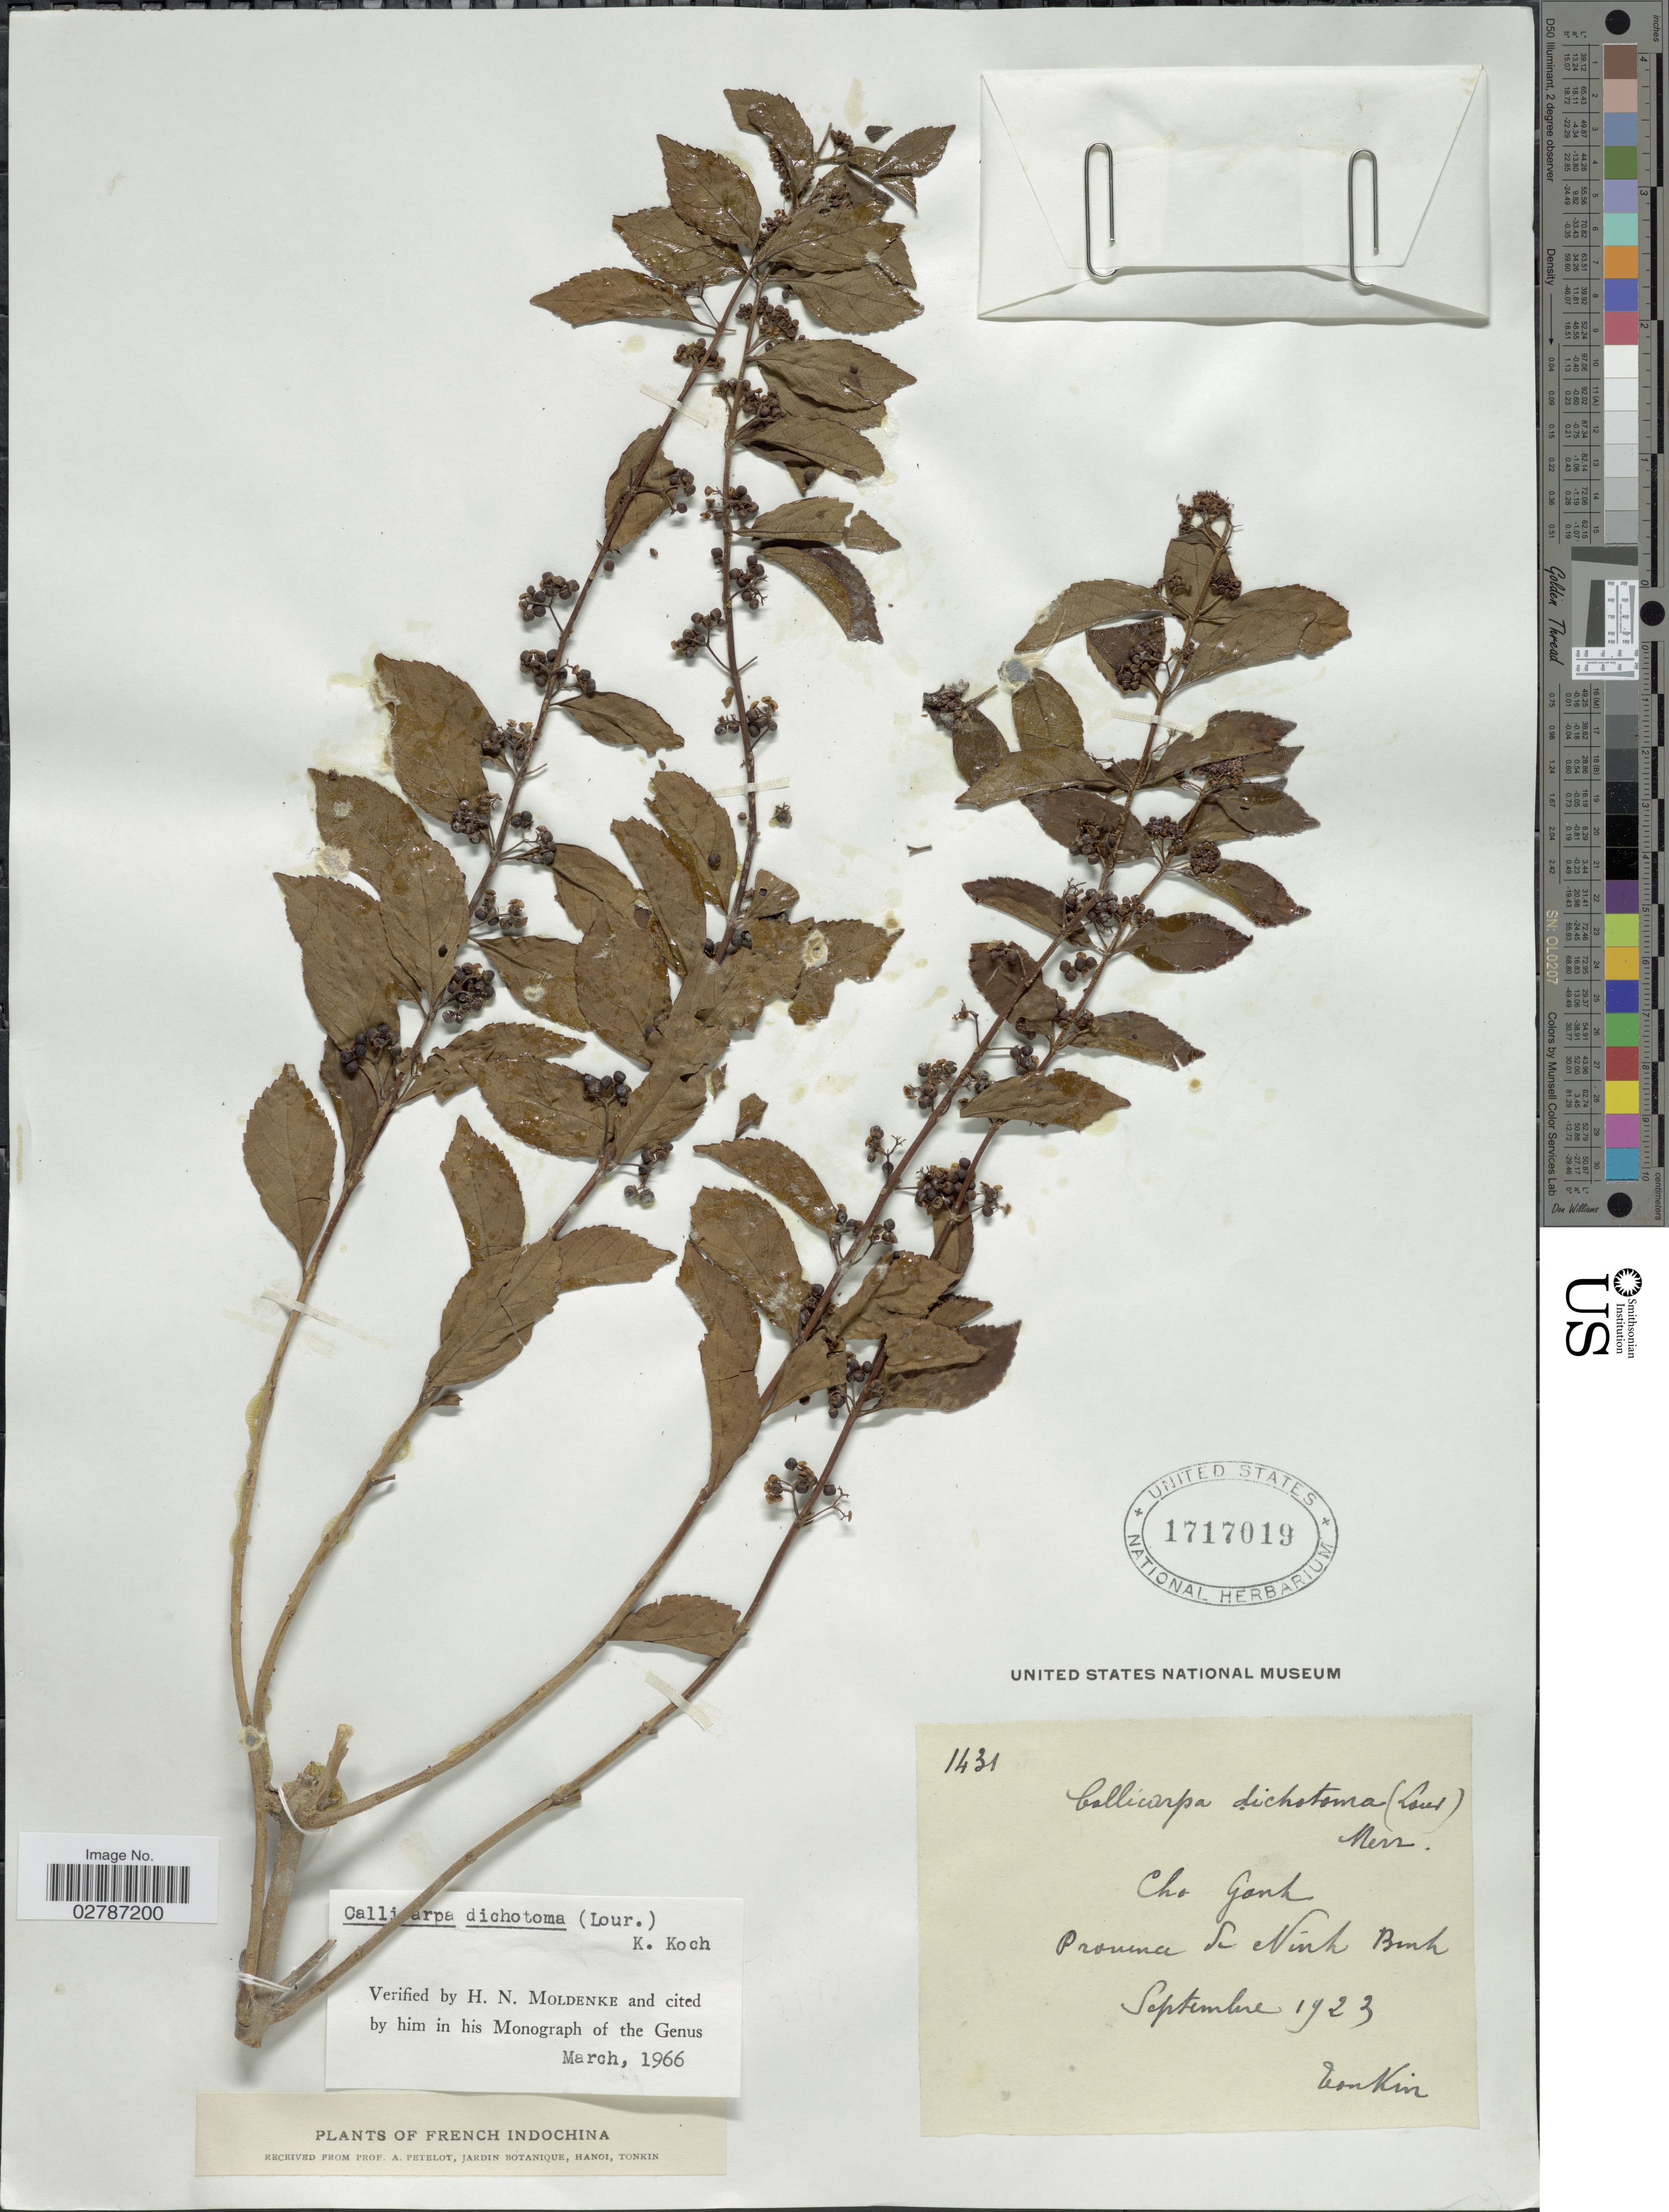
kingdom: Plantae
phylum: Tracheophyta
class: Magnoliopsida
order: Lamiales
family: Lamiaceae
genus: Callicarpa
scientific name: Callicarpa dichotoma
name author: (Lour.) K. Koch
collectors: A. Petelot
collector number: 1431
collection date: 1923-09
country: Vietnam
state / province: Ninh Binh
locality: Tonkin. Cho Ganh. Province de Ninh Benh.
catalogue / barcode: US 1717019